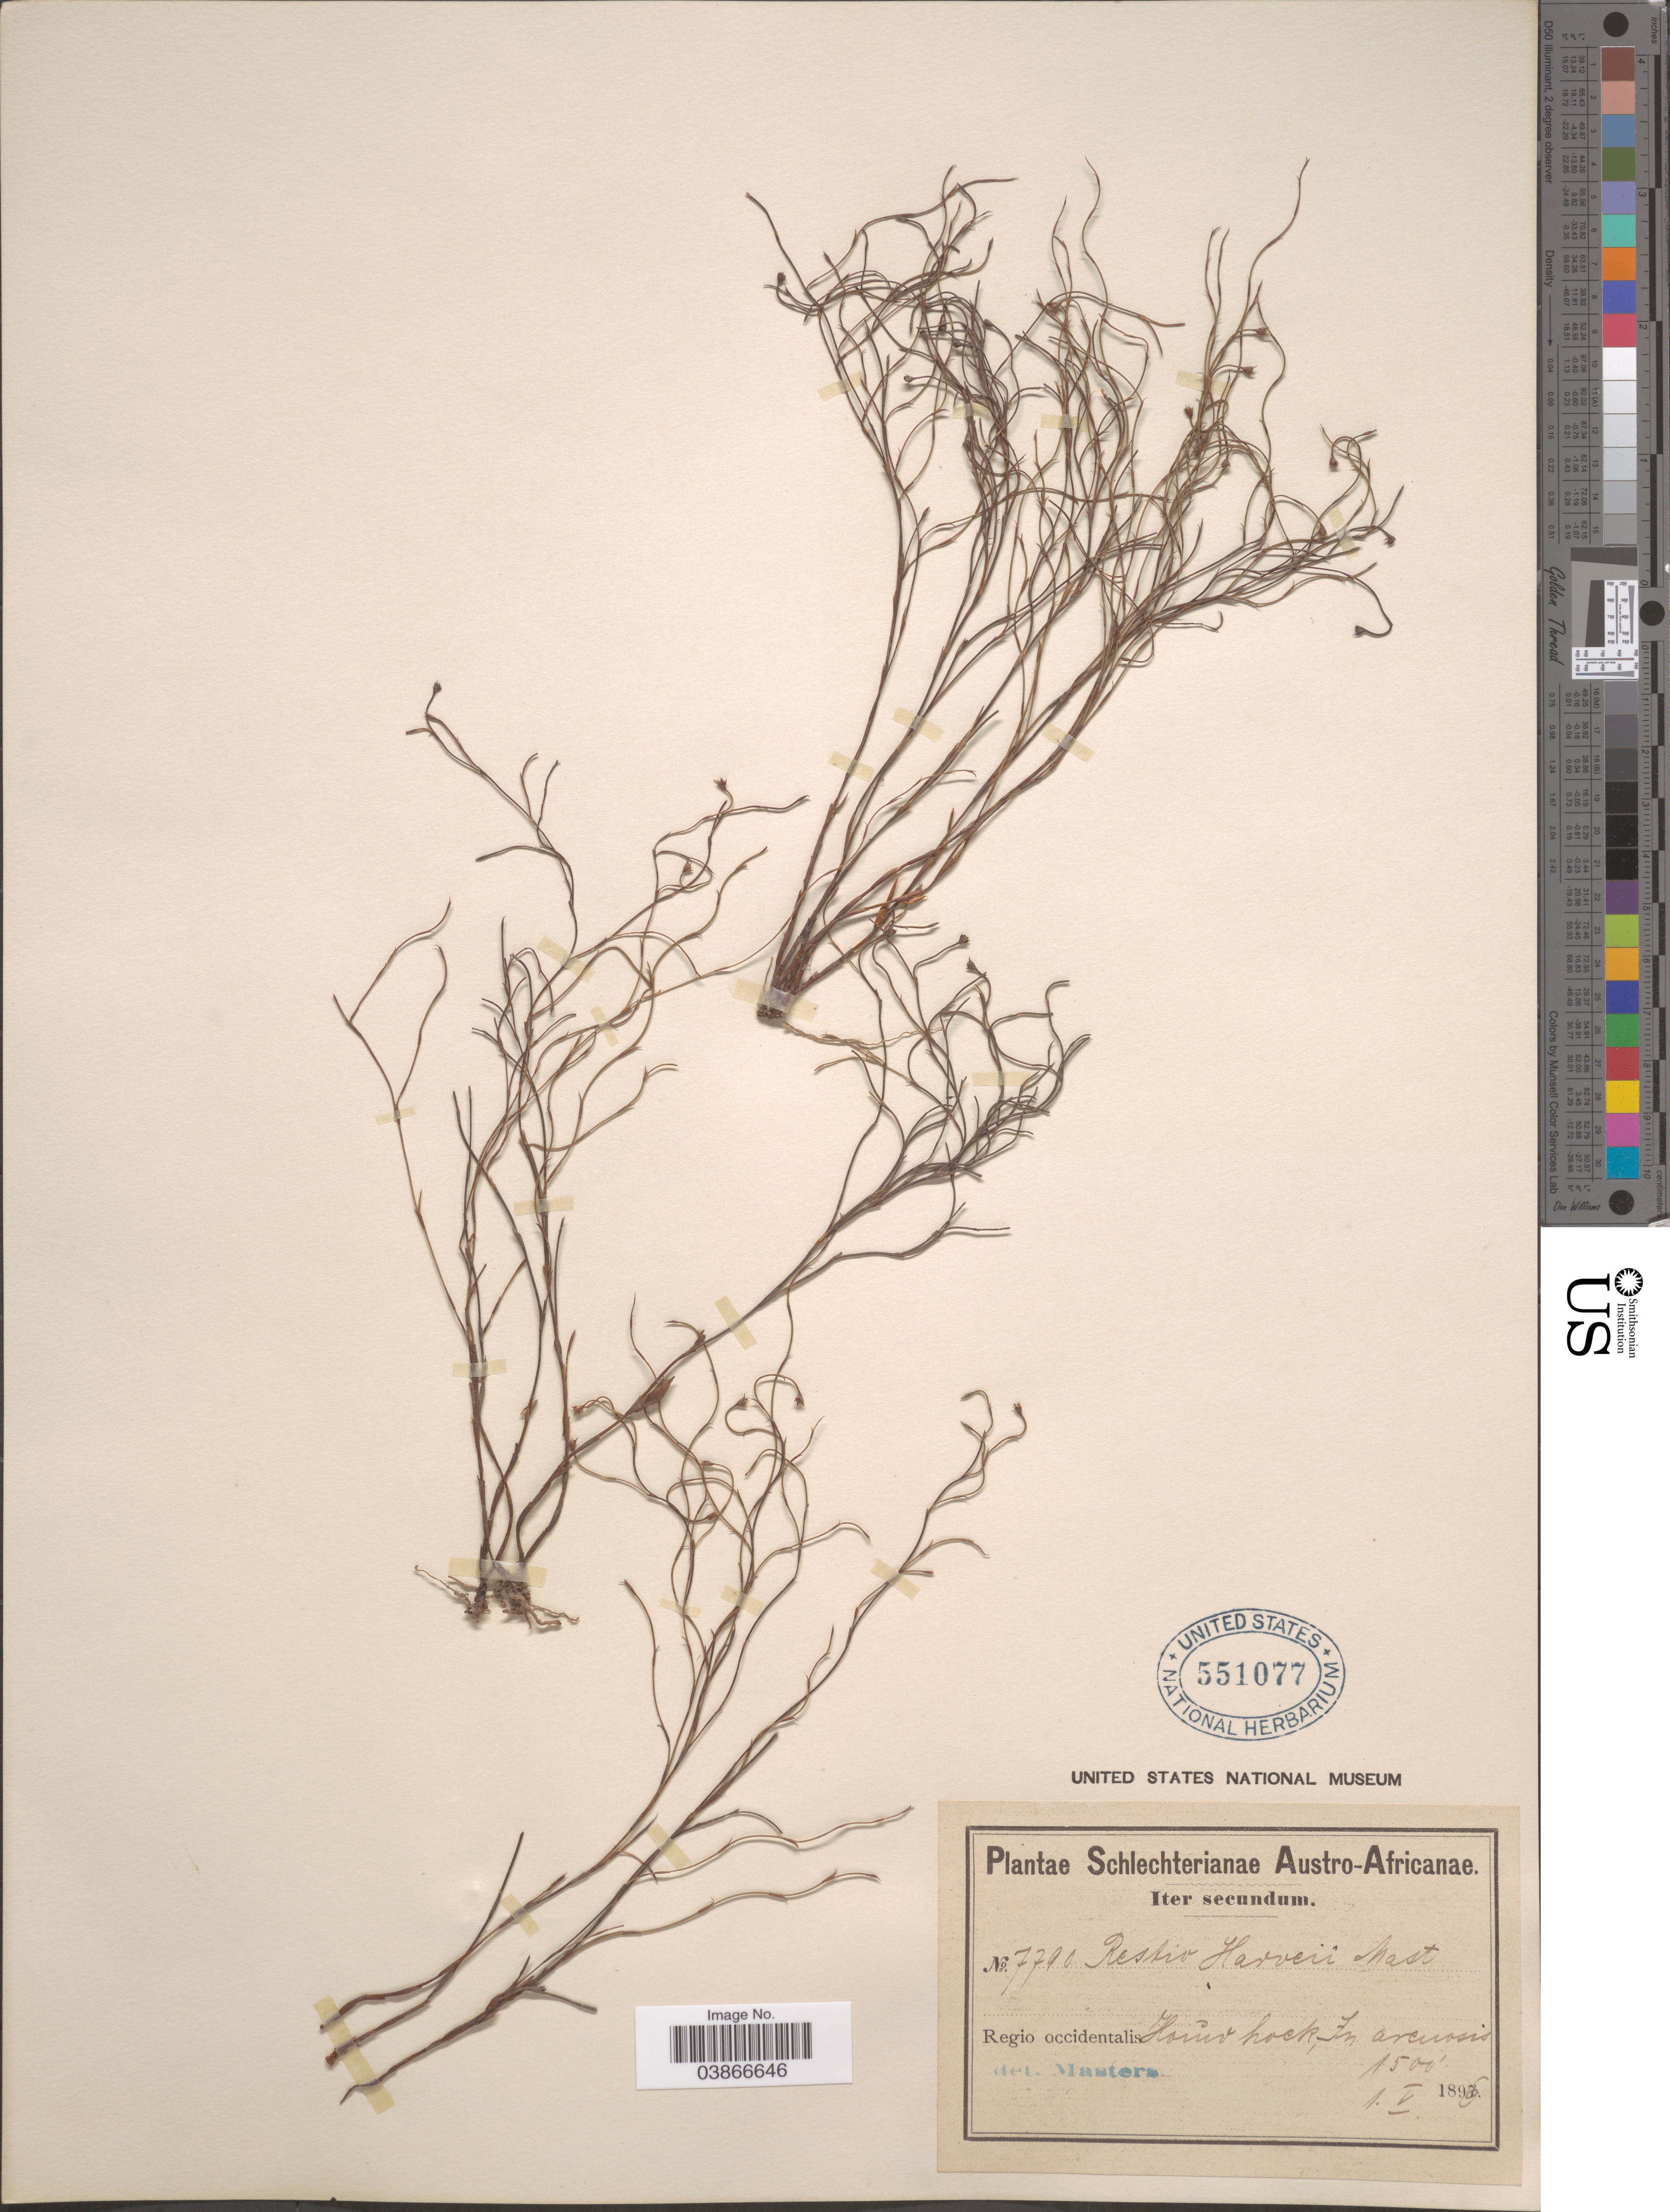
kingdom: Plantae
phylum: Tracheophyta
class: Liliopsida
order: Poales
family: Restionaceae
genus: Restio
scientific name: Restio harveyi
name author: Mast.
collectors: Schlechter, --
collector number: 7790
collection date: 1896-05-01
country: South Africa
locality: Austro-Africanæ. Regio occidentalis Houw hoek, In arenosis.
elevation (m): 457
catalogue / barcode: US 551077